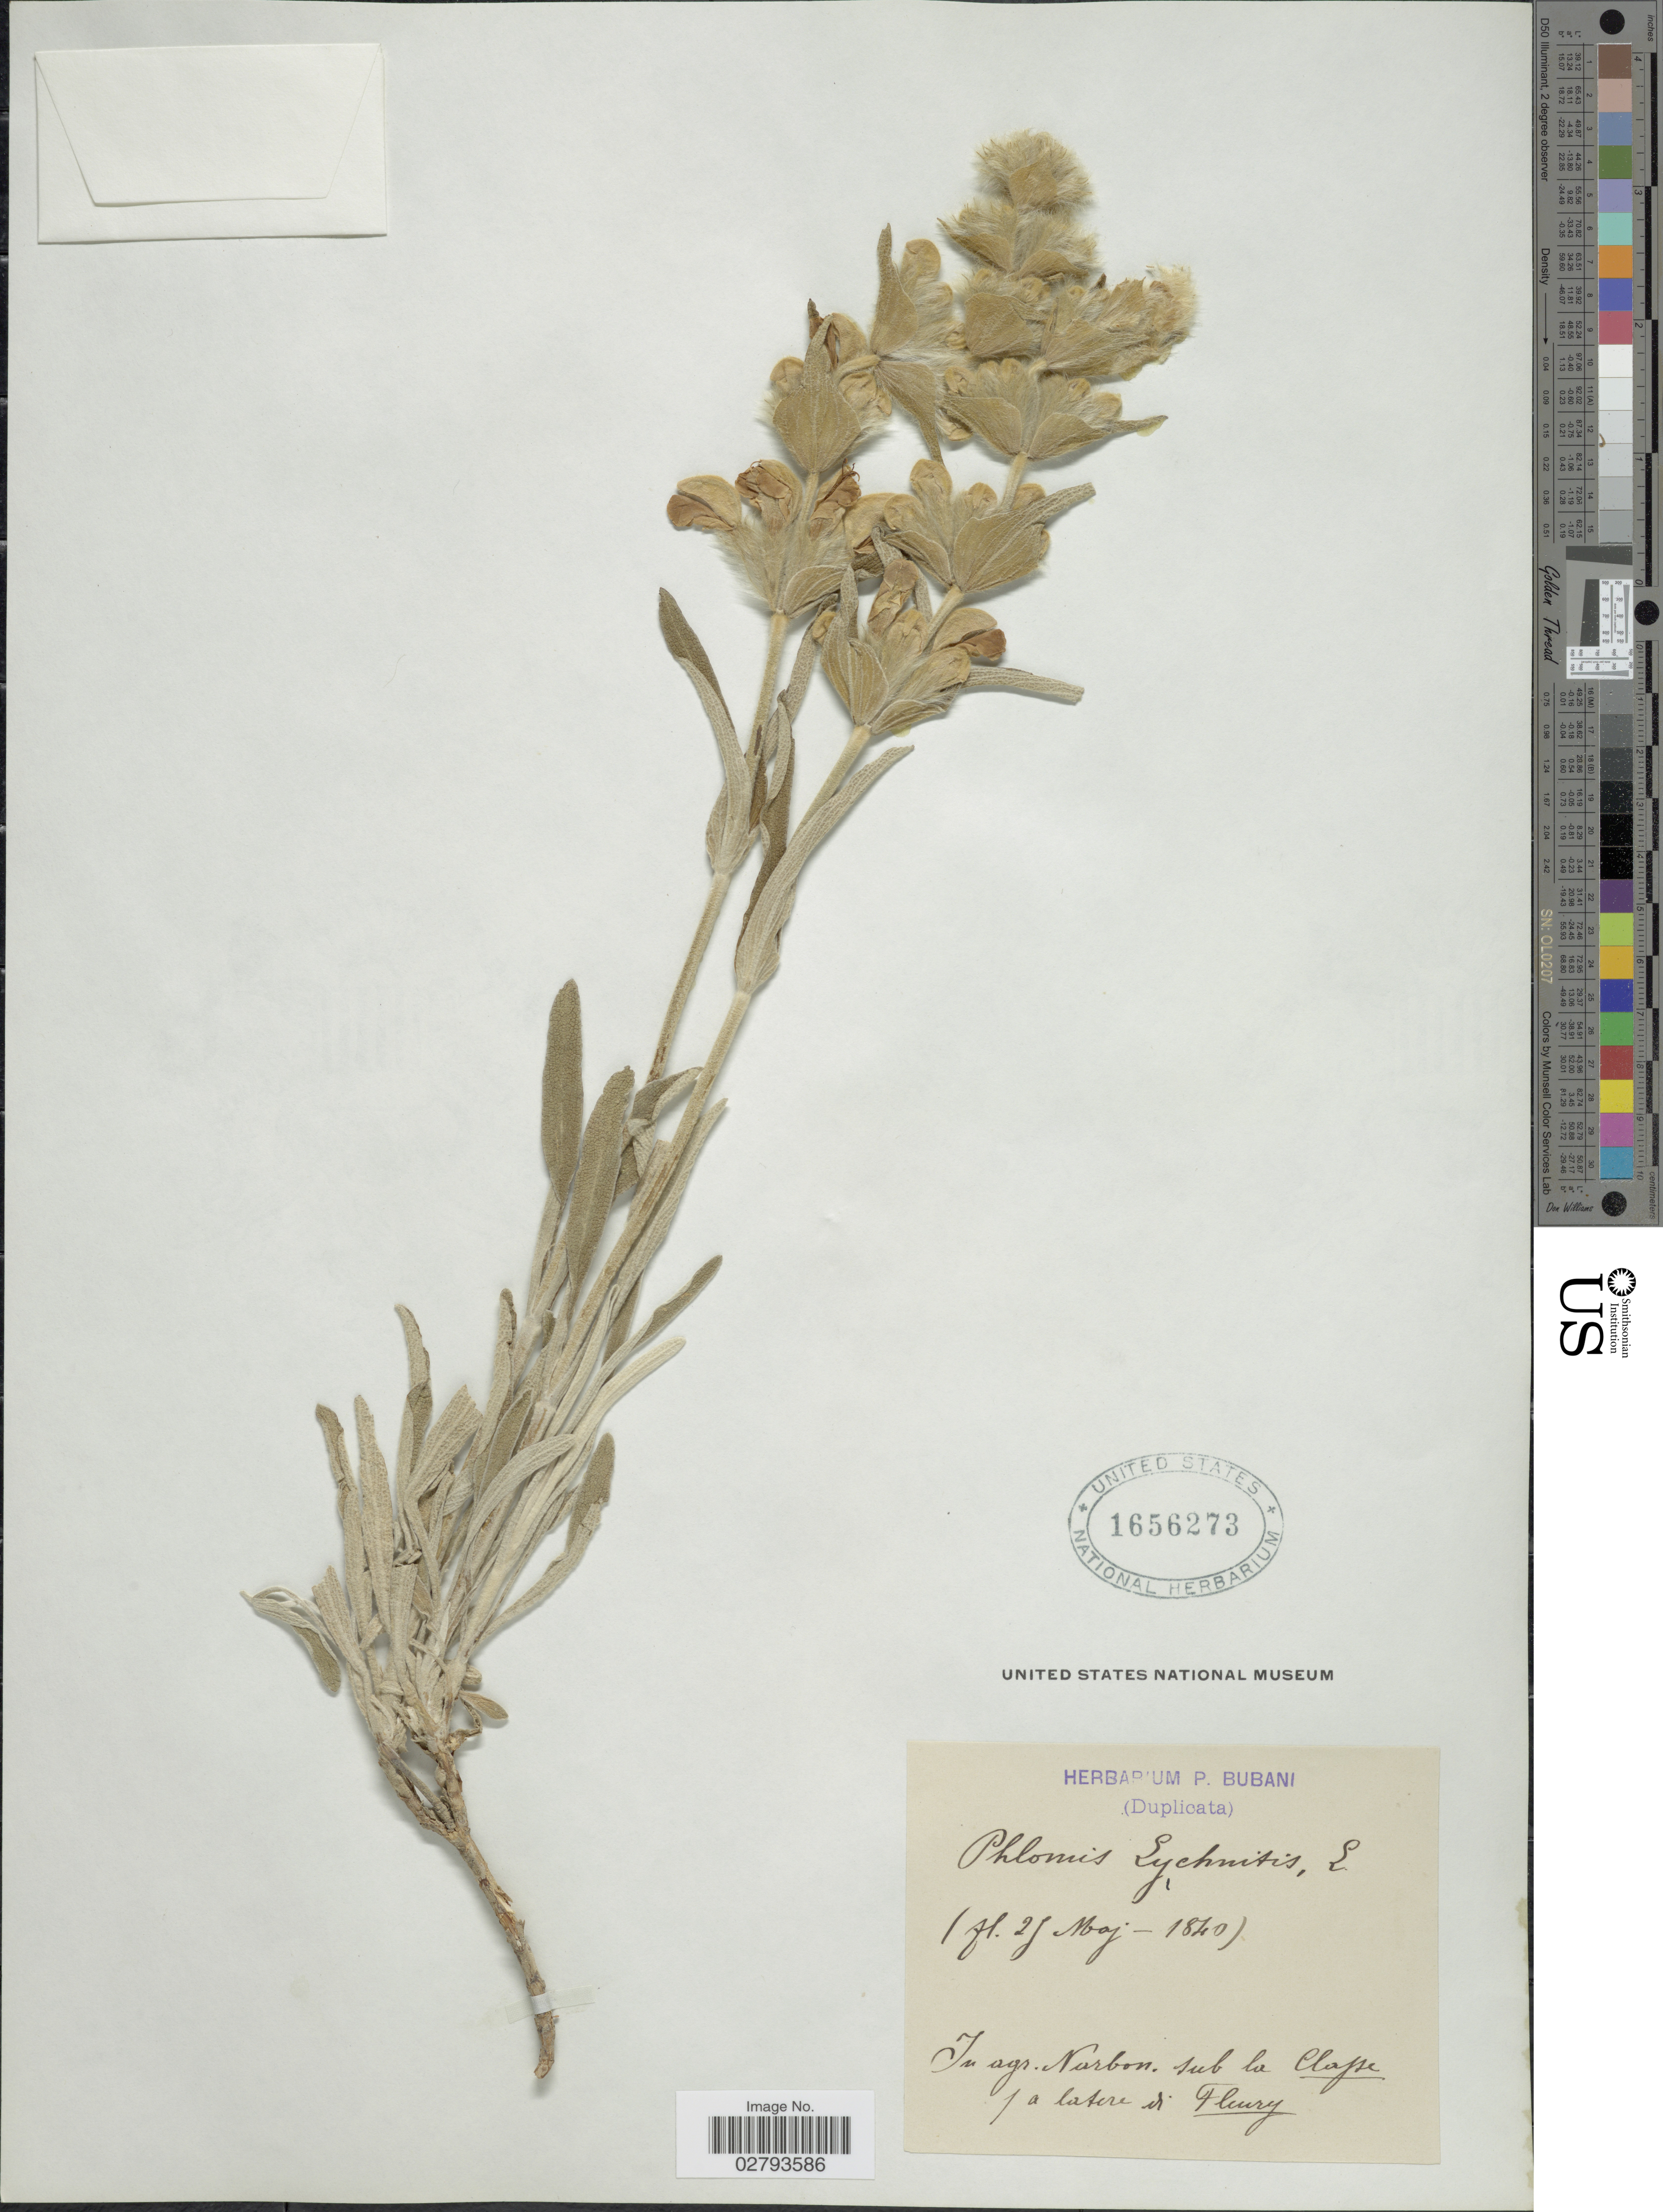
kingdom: Plantae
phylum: Tracheophyta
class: Magnoliopsida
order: Lamiales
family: Lamiaceae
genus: Phlomis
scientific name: Phlomis lychnitis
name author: L.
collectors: ex herb. P. Bubani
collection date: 1840-05-27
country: France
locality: In agr. Narbon. sub la Classe i a latere di Fleury.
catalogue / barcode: US 1656273